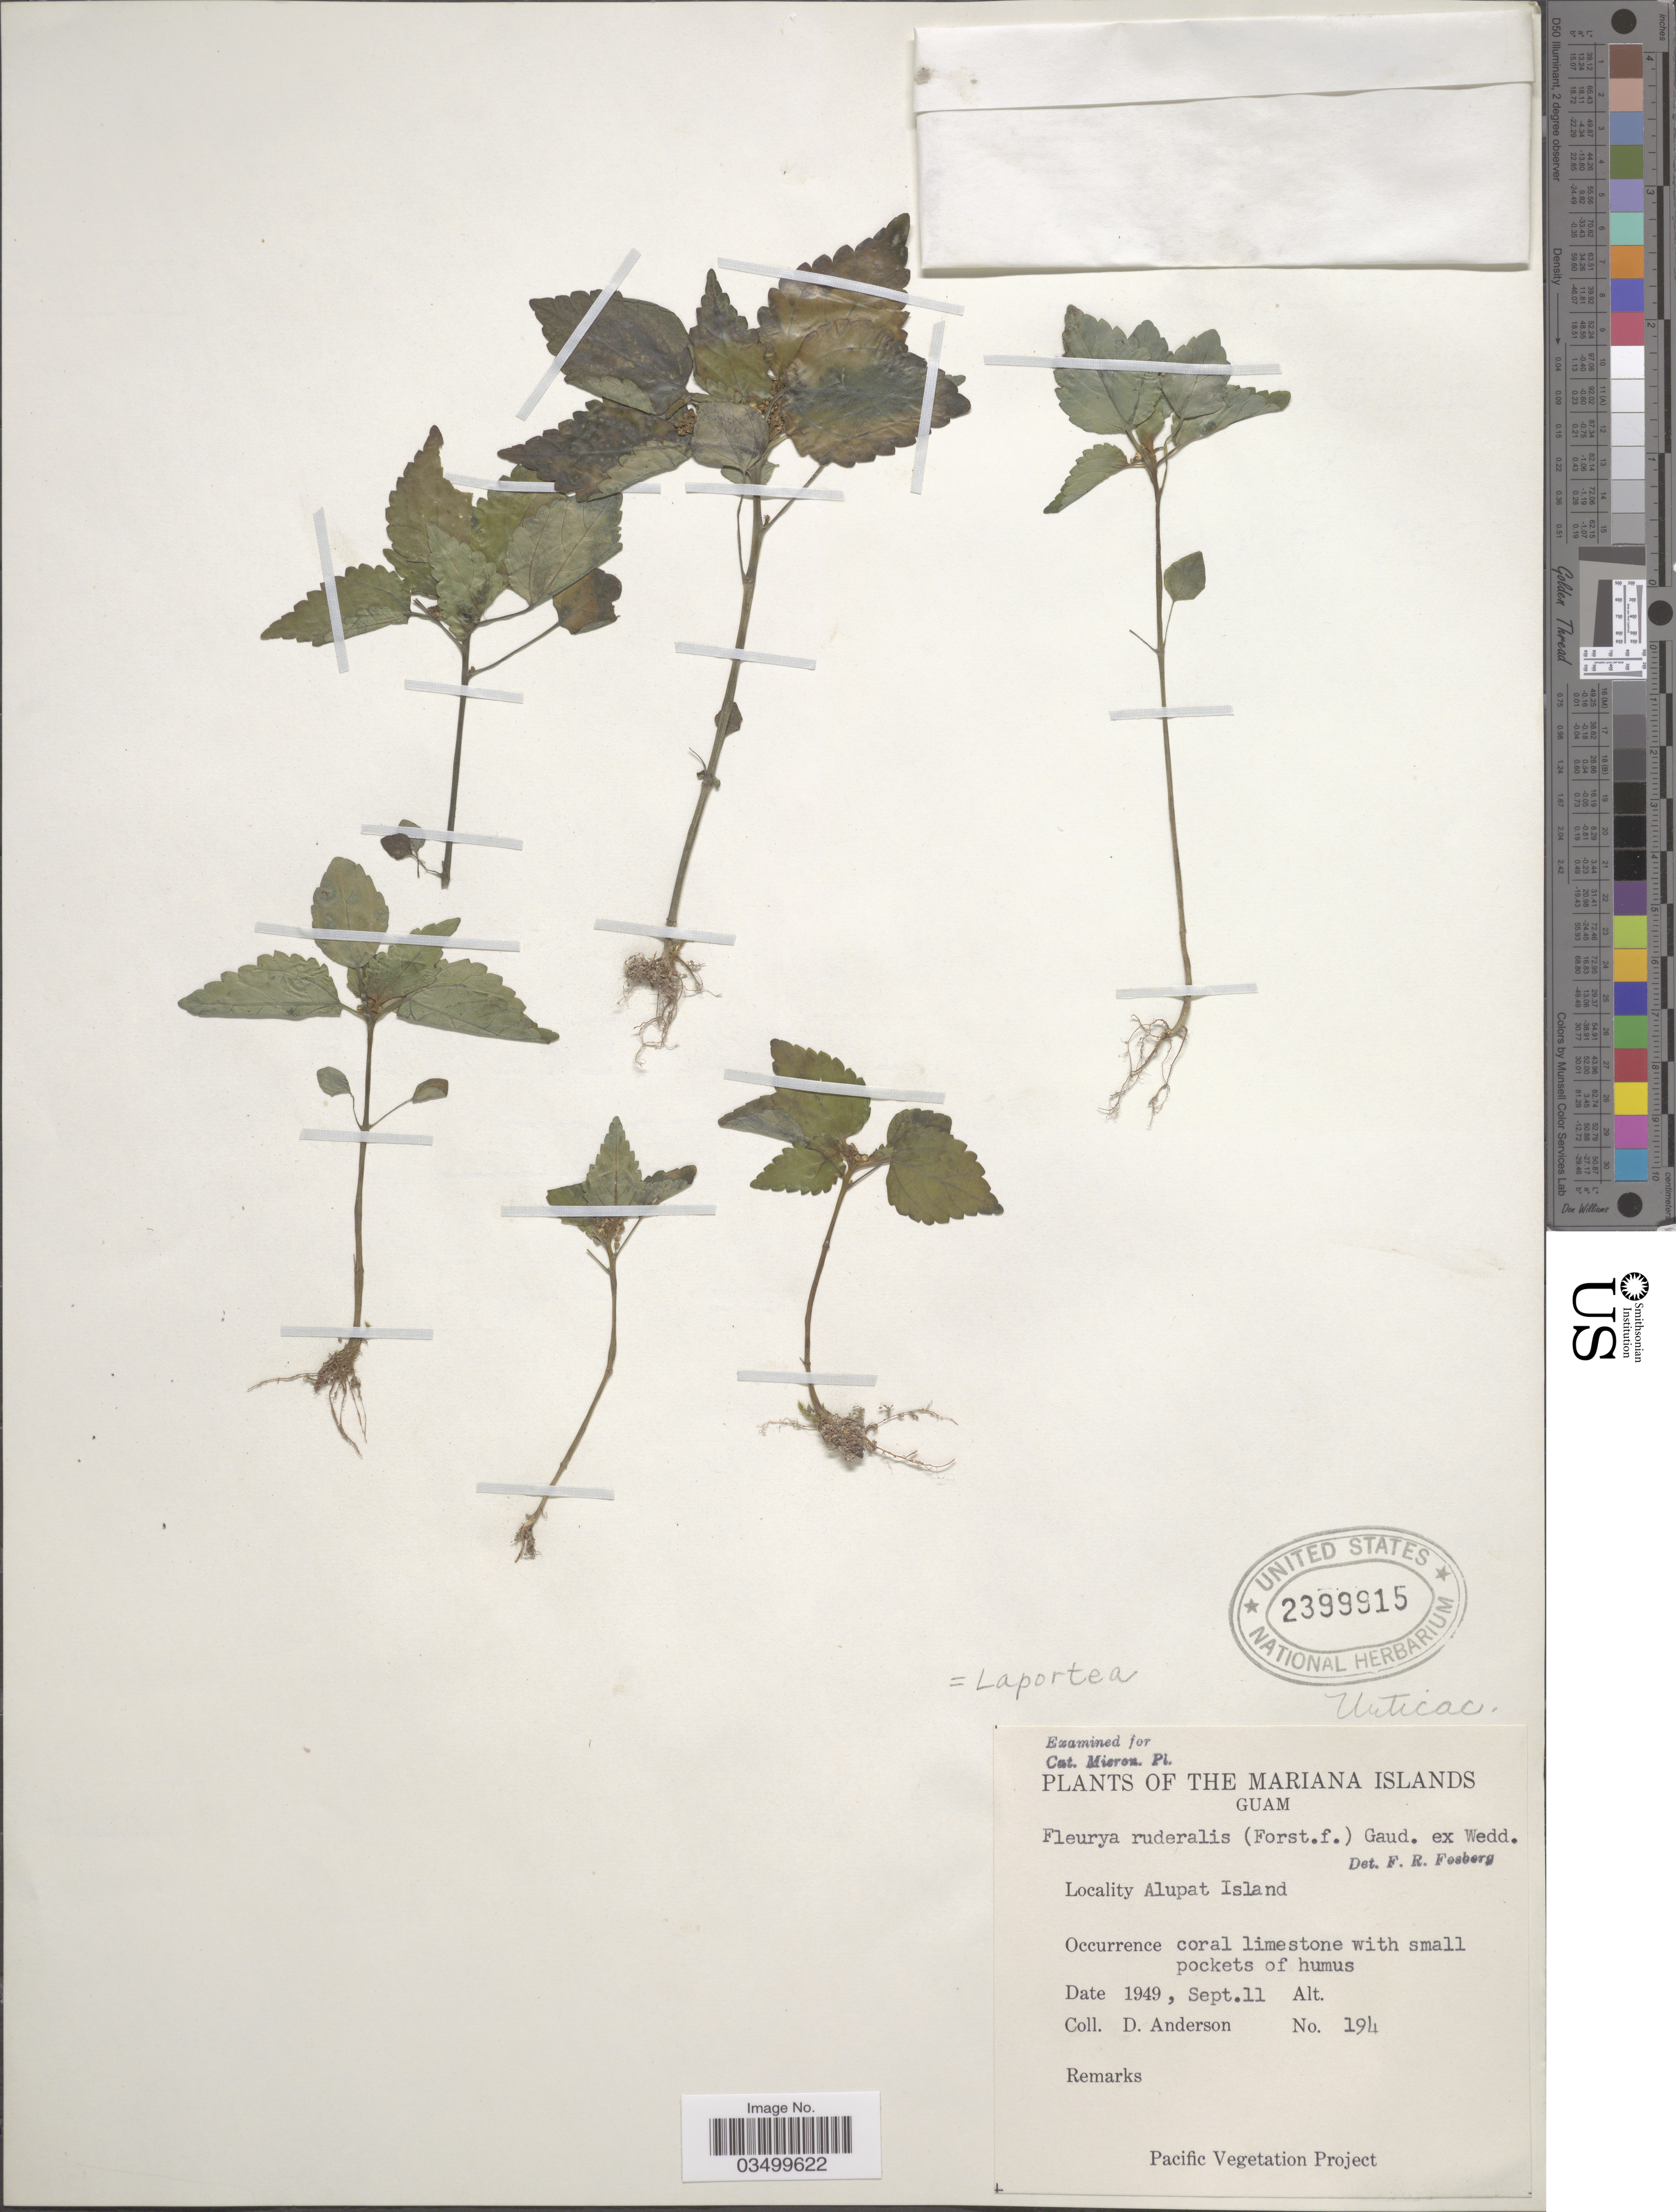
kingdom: Plantae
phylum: Tracheophyta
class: Magnoliopsida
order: Rosales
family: Urticaceae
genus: Laportea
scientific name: Laportea ruderalis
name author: (G. Forst.) Chew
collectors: D. Anderson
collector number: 194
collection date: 1949-09-11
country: Guam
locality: Mariana Islands. Alupat Island.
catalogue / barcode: US 2399915